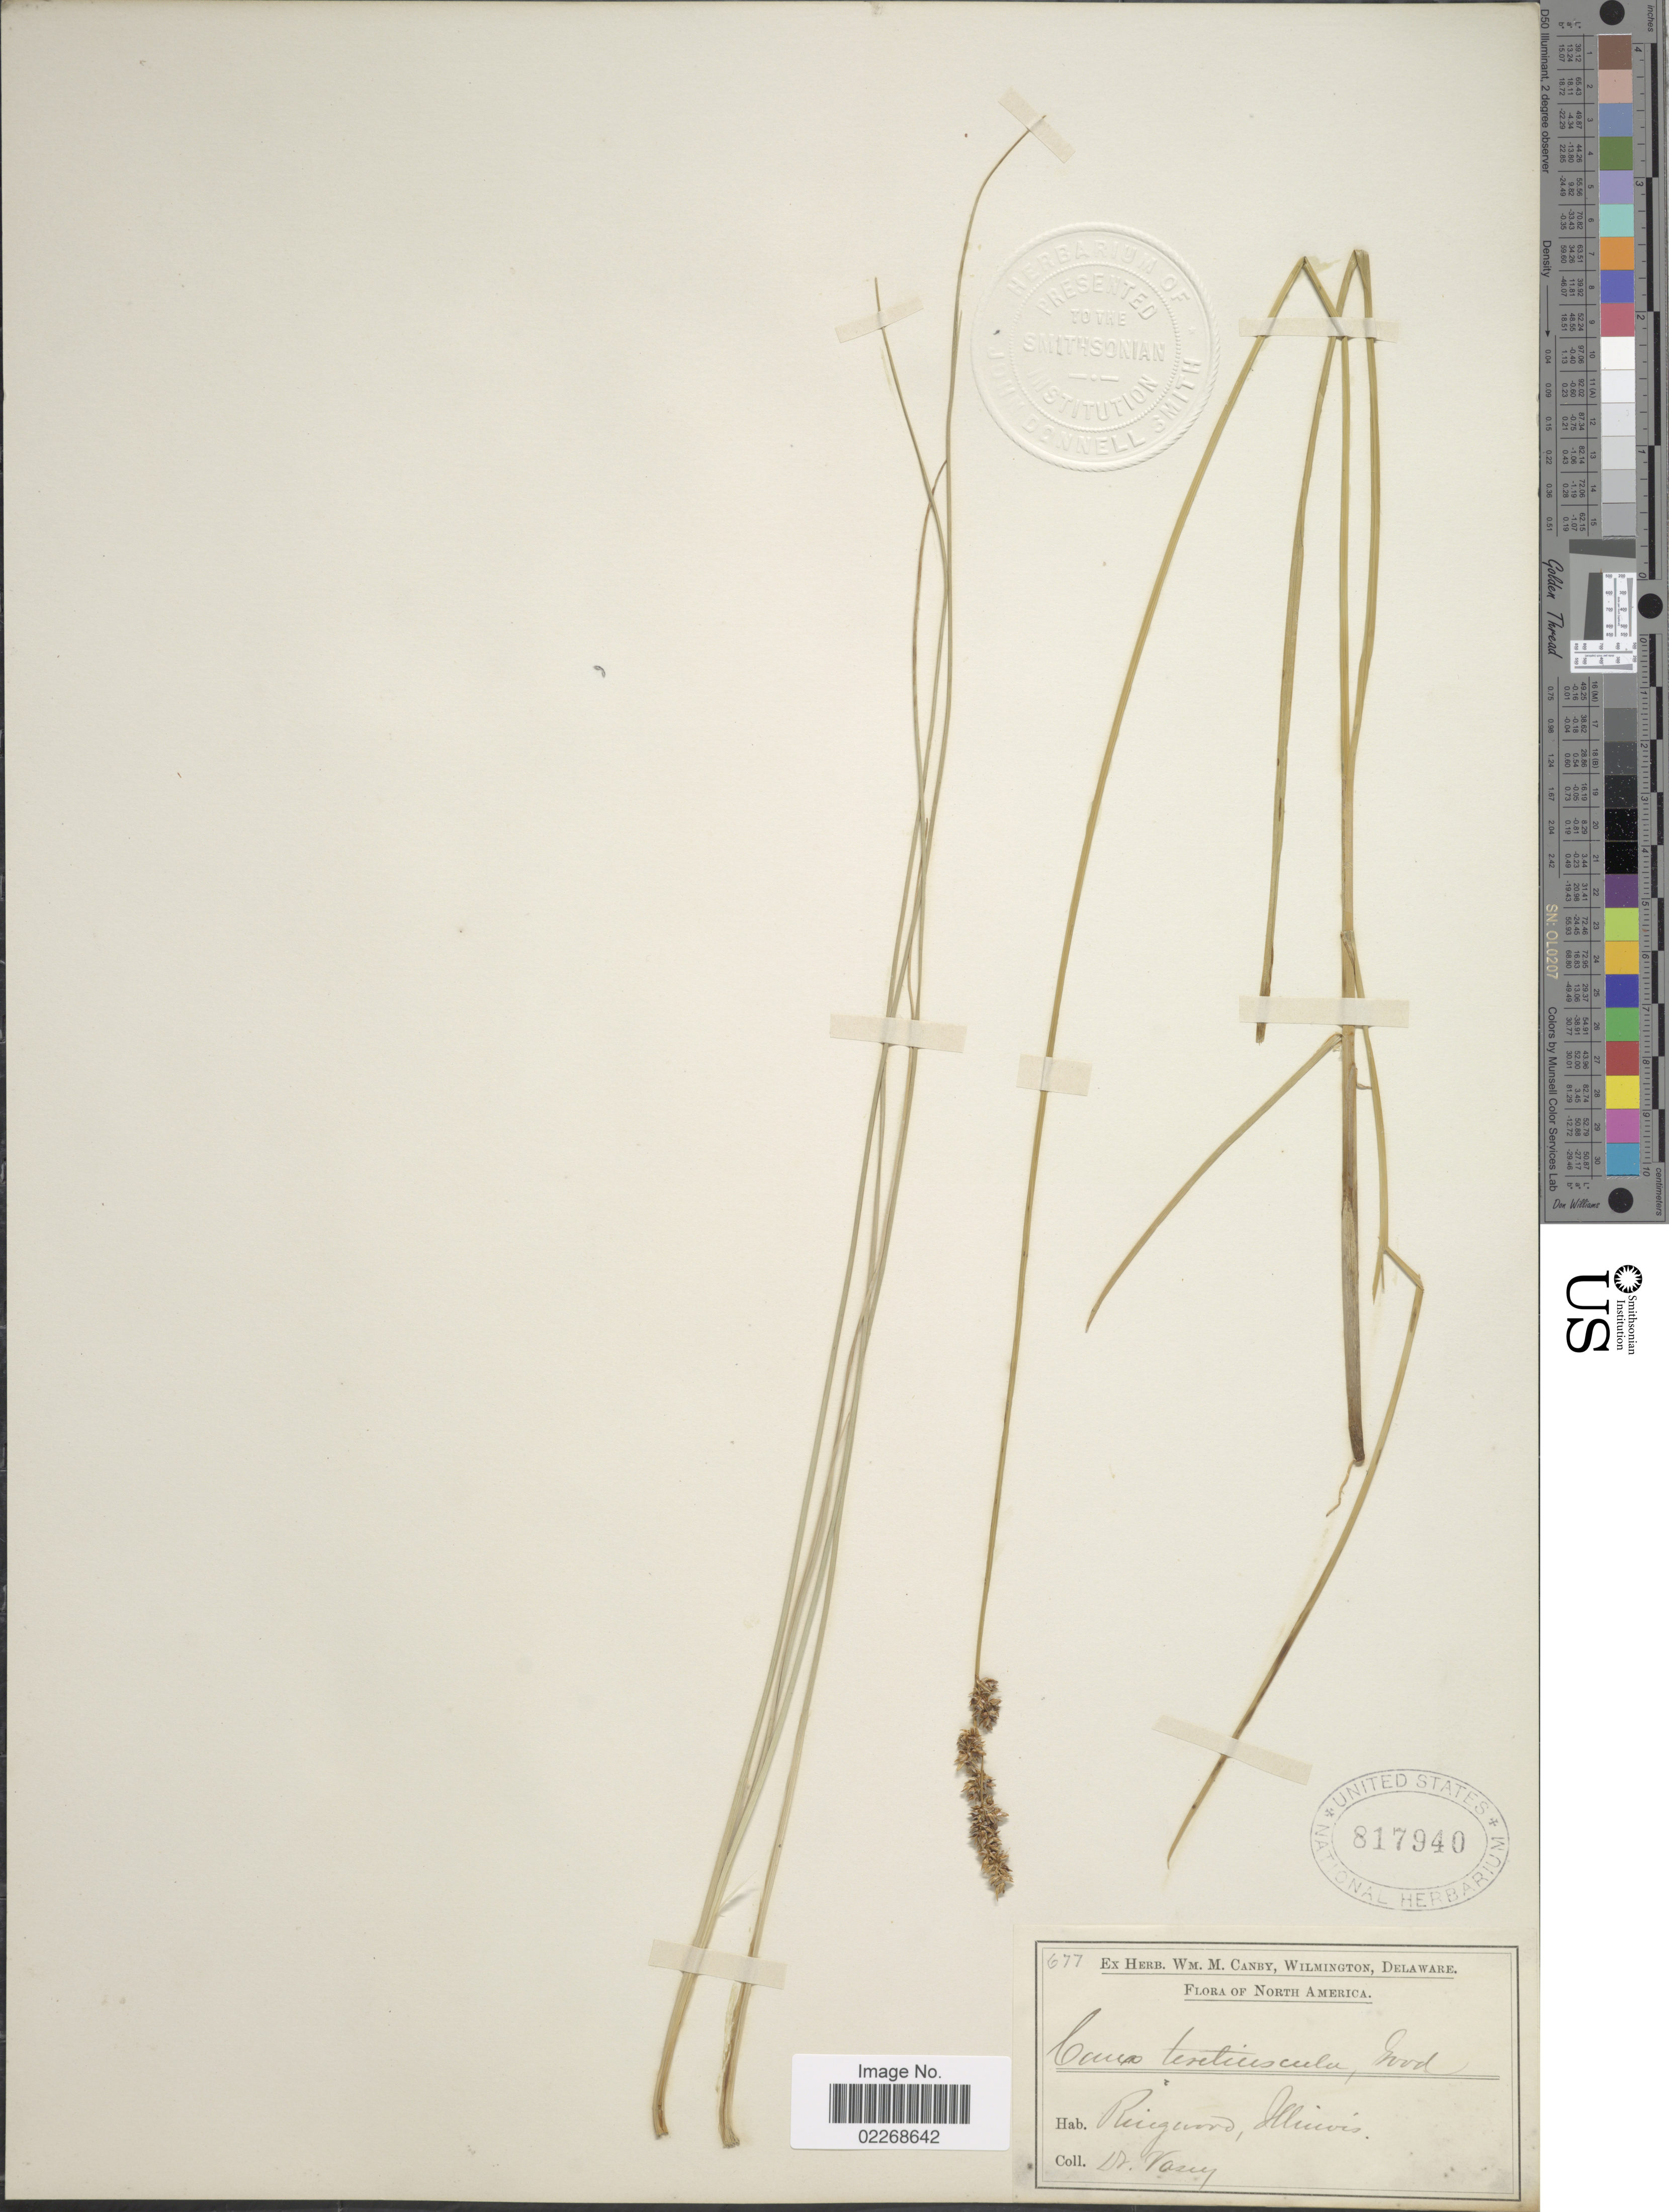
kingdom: Plantae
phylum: Tracheophyta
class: Liliopsida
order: Poales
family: Cyperaceae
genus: Carex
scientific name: Carex diandra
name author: Schrank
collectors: Vasey, --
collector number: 677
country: United States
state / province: Illinois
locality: Ringwood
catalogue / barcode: US 817940